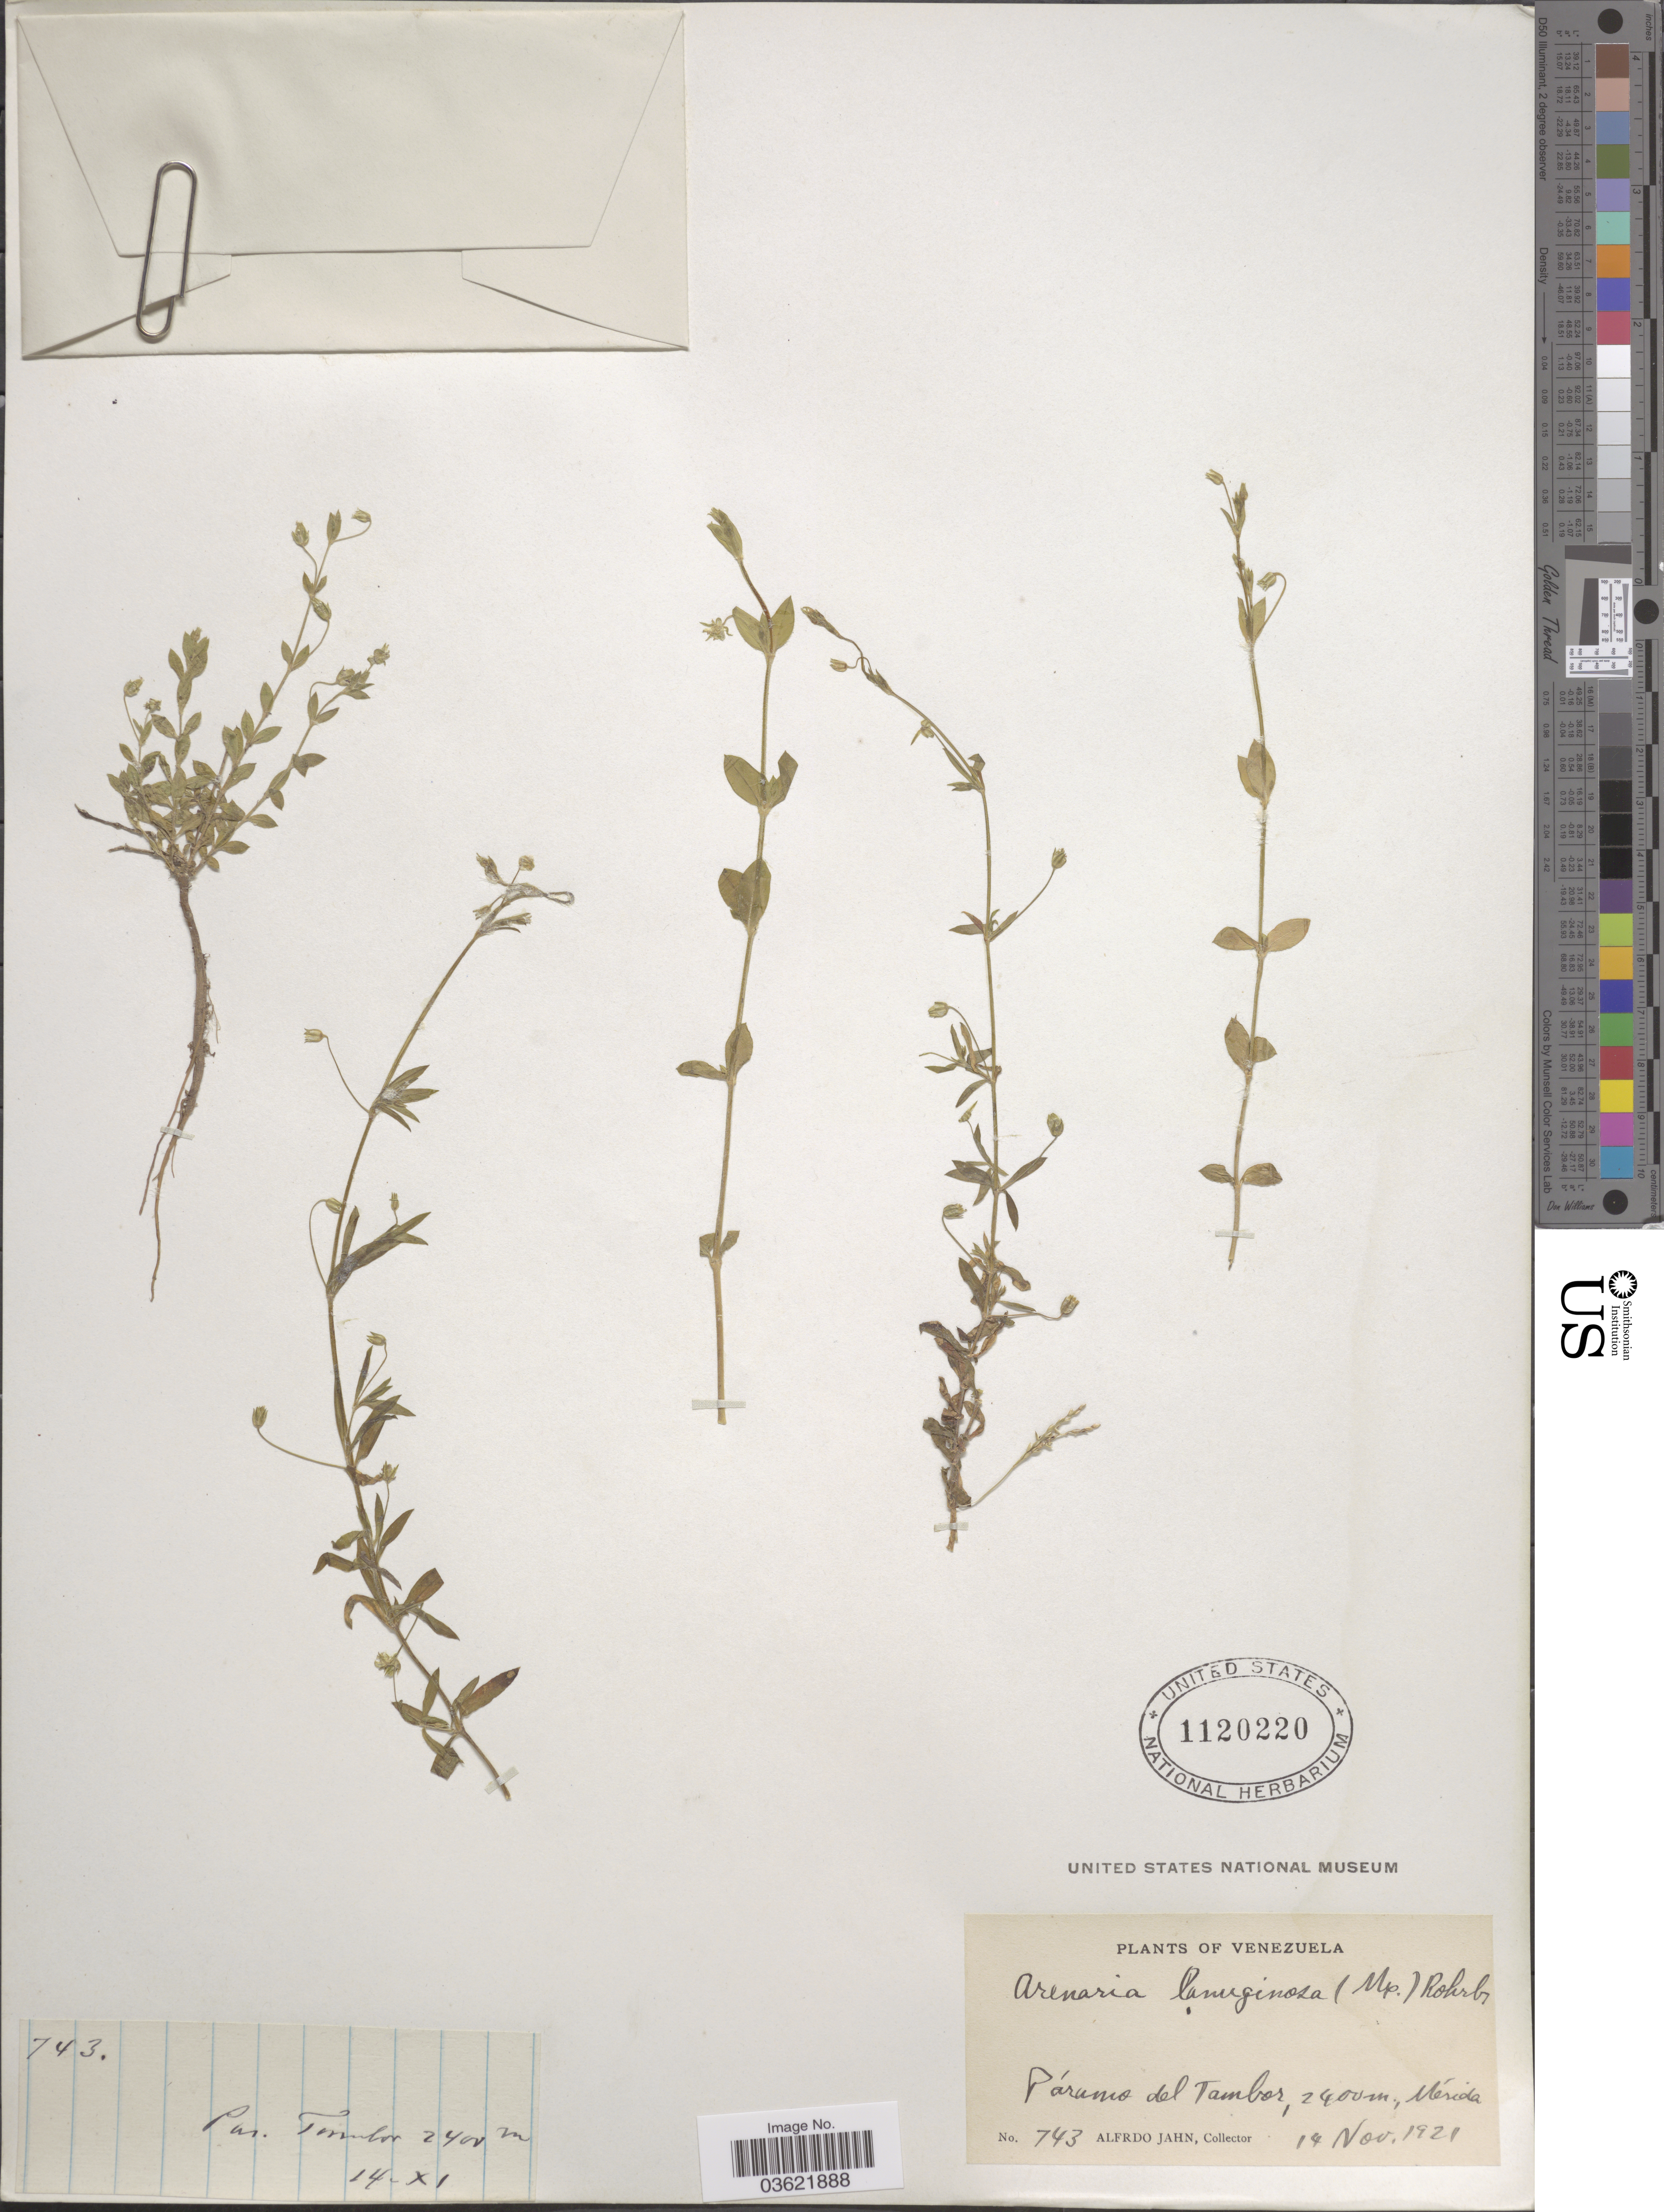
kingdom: Plantae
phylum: Tracheophyta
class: Magnoliopsida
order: Caryophyllales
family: Caryophyllaceae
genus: Arenaria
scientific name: Arenaria lanuginosa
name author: (Michx.) Rohrb.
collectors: A. Jahn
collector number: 743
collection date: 1921-11-14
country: Venezuela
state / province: Mérida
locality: Páramo del Tambor.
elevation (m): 2400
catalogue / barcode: US 1120220